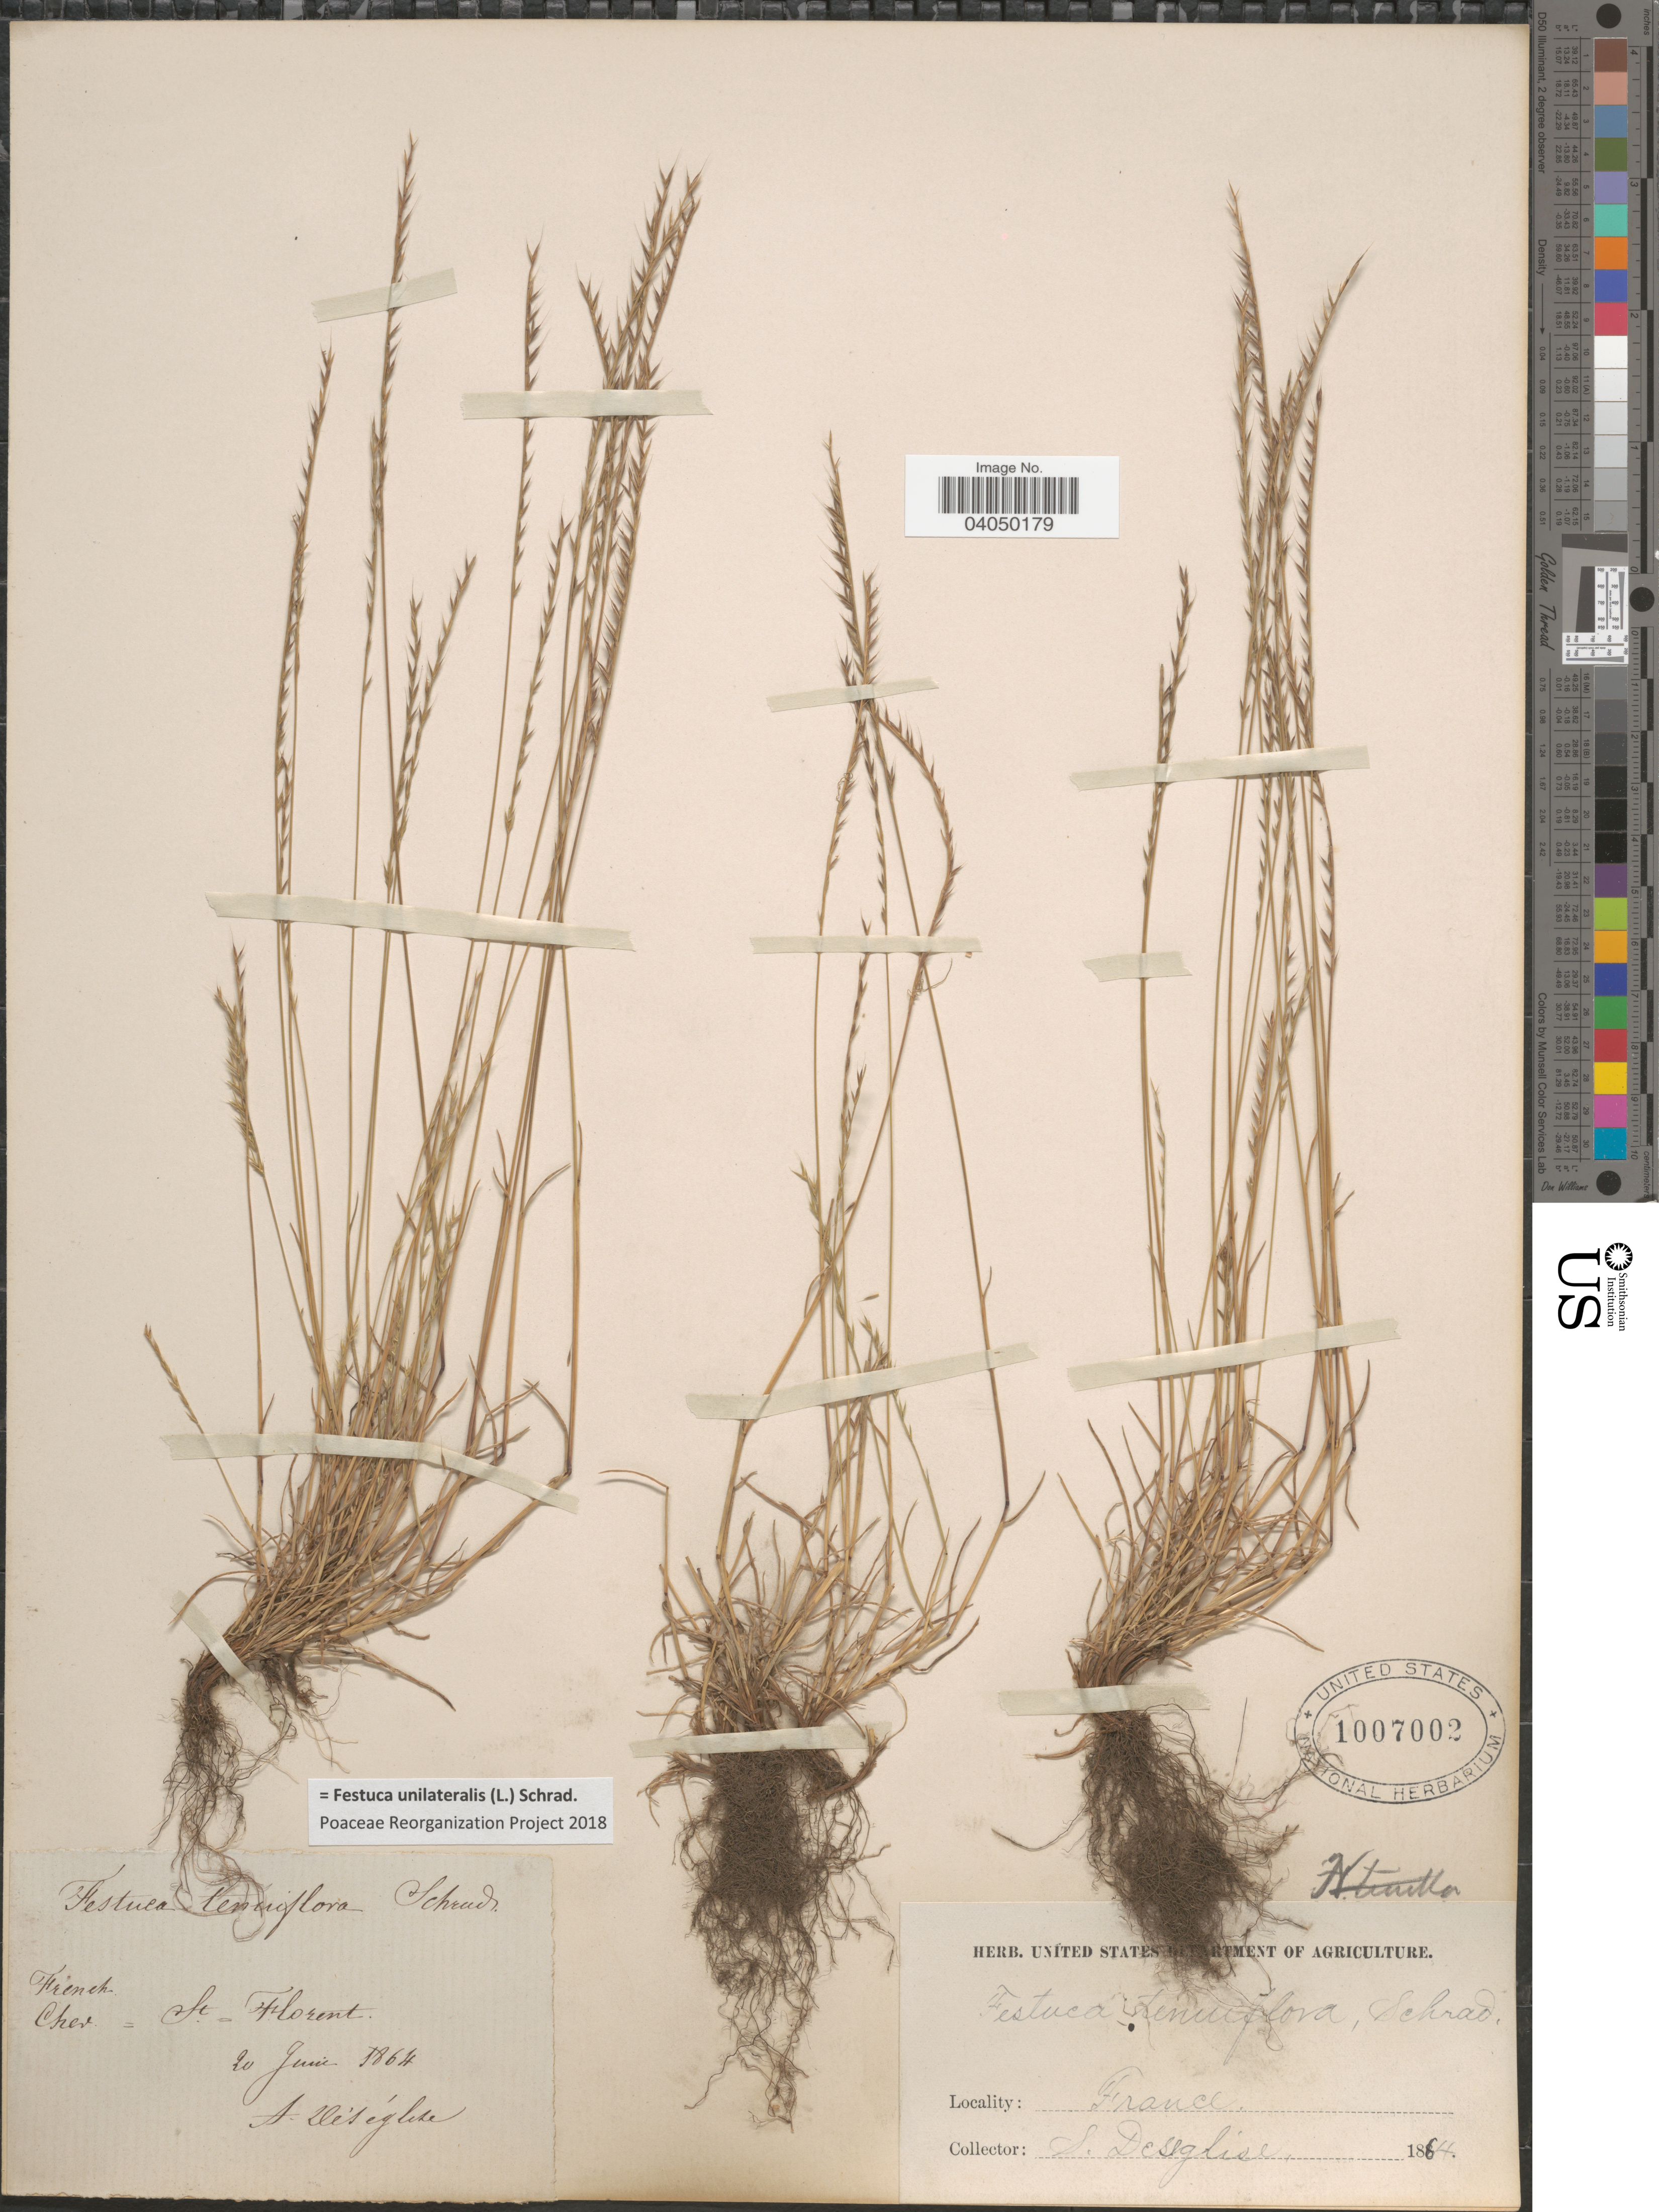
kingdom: Plantae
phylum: Tracheophyta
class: Liliopsida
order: Poales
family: Poaceae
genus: Festuca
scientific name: Festuca unilateralis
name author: Schrad.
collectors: A. Deseglise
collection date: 1864-06-20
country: France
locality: French. Cher. St. Florent.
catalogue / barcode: US 1007002